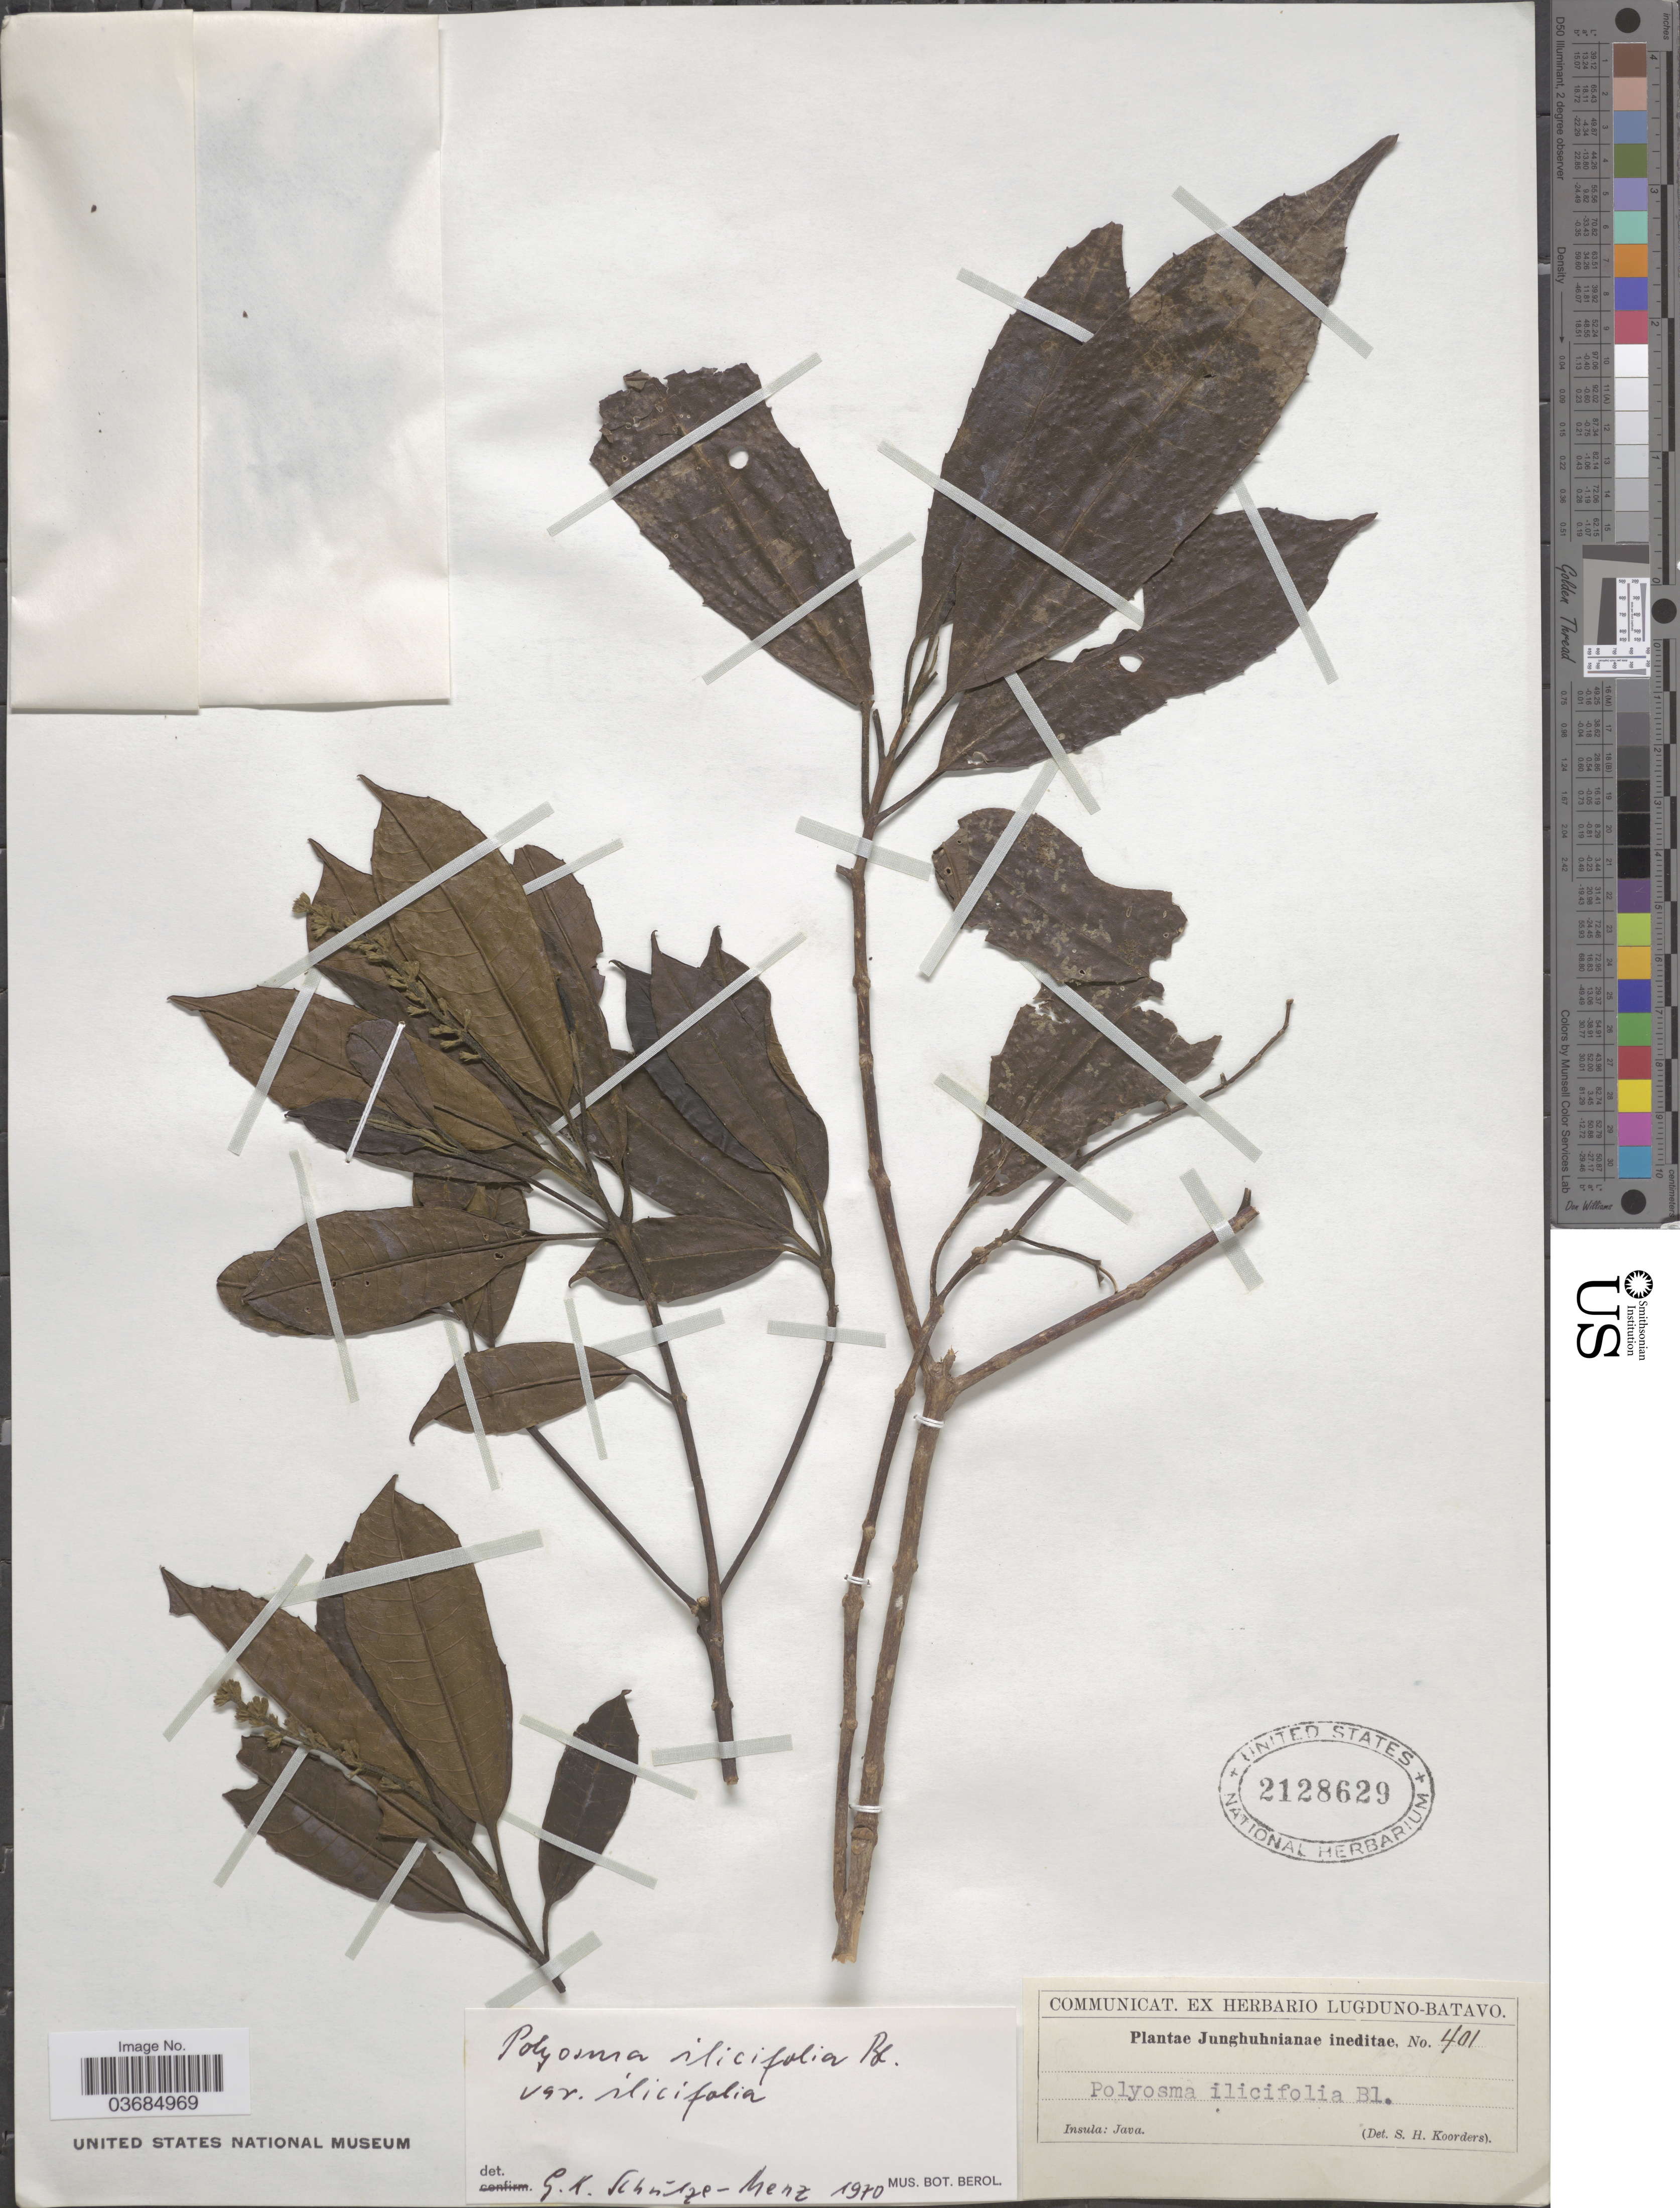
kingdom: Plantae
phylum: Tracheophyta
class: Magnoliopsida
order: Escalloniales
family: Escalloniaceae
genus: Polyosma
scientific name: Polyosma ilicifolia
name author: Blume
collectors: ex herb. Lugduno-Batavo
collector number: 401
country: Indonesia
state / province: Java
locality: Insula: Java.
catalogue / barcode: US 2128629